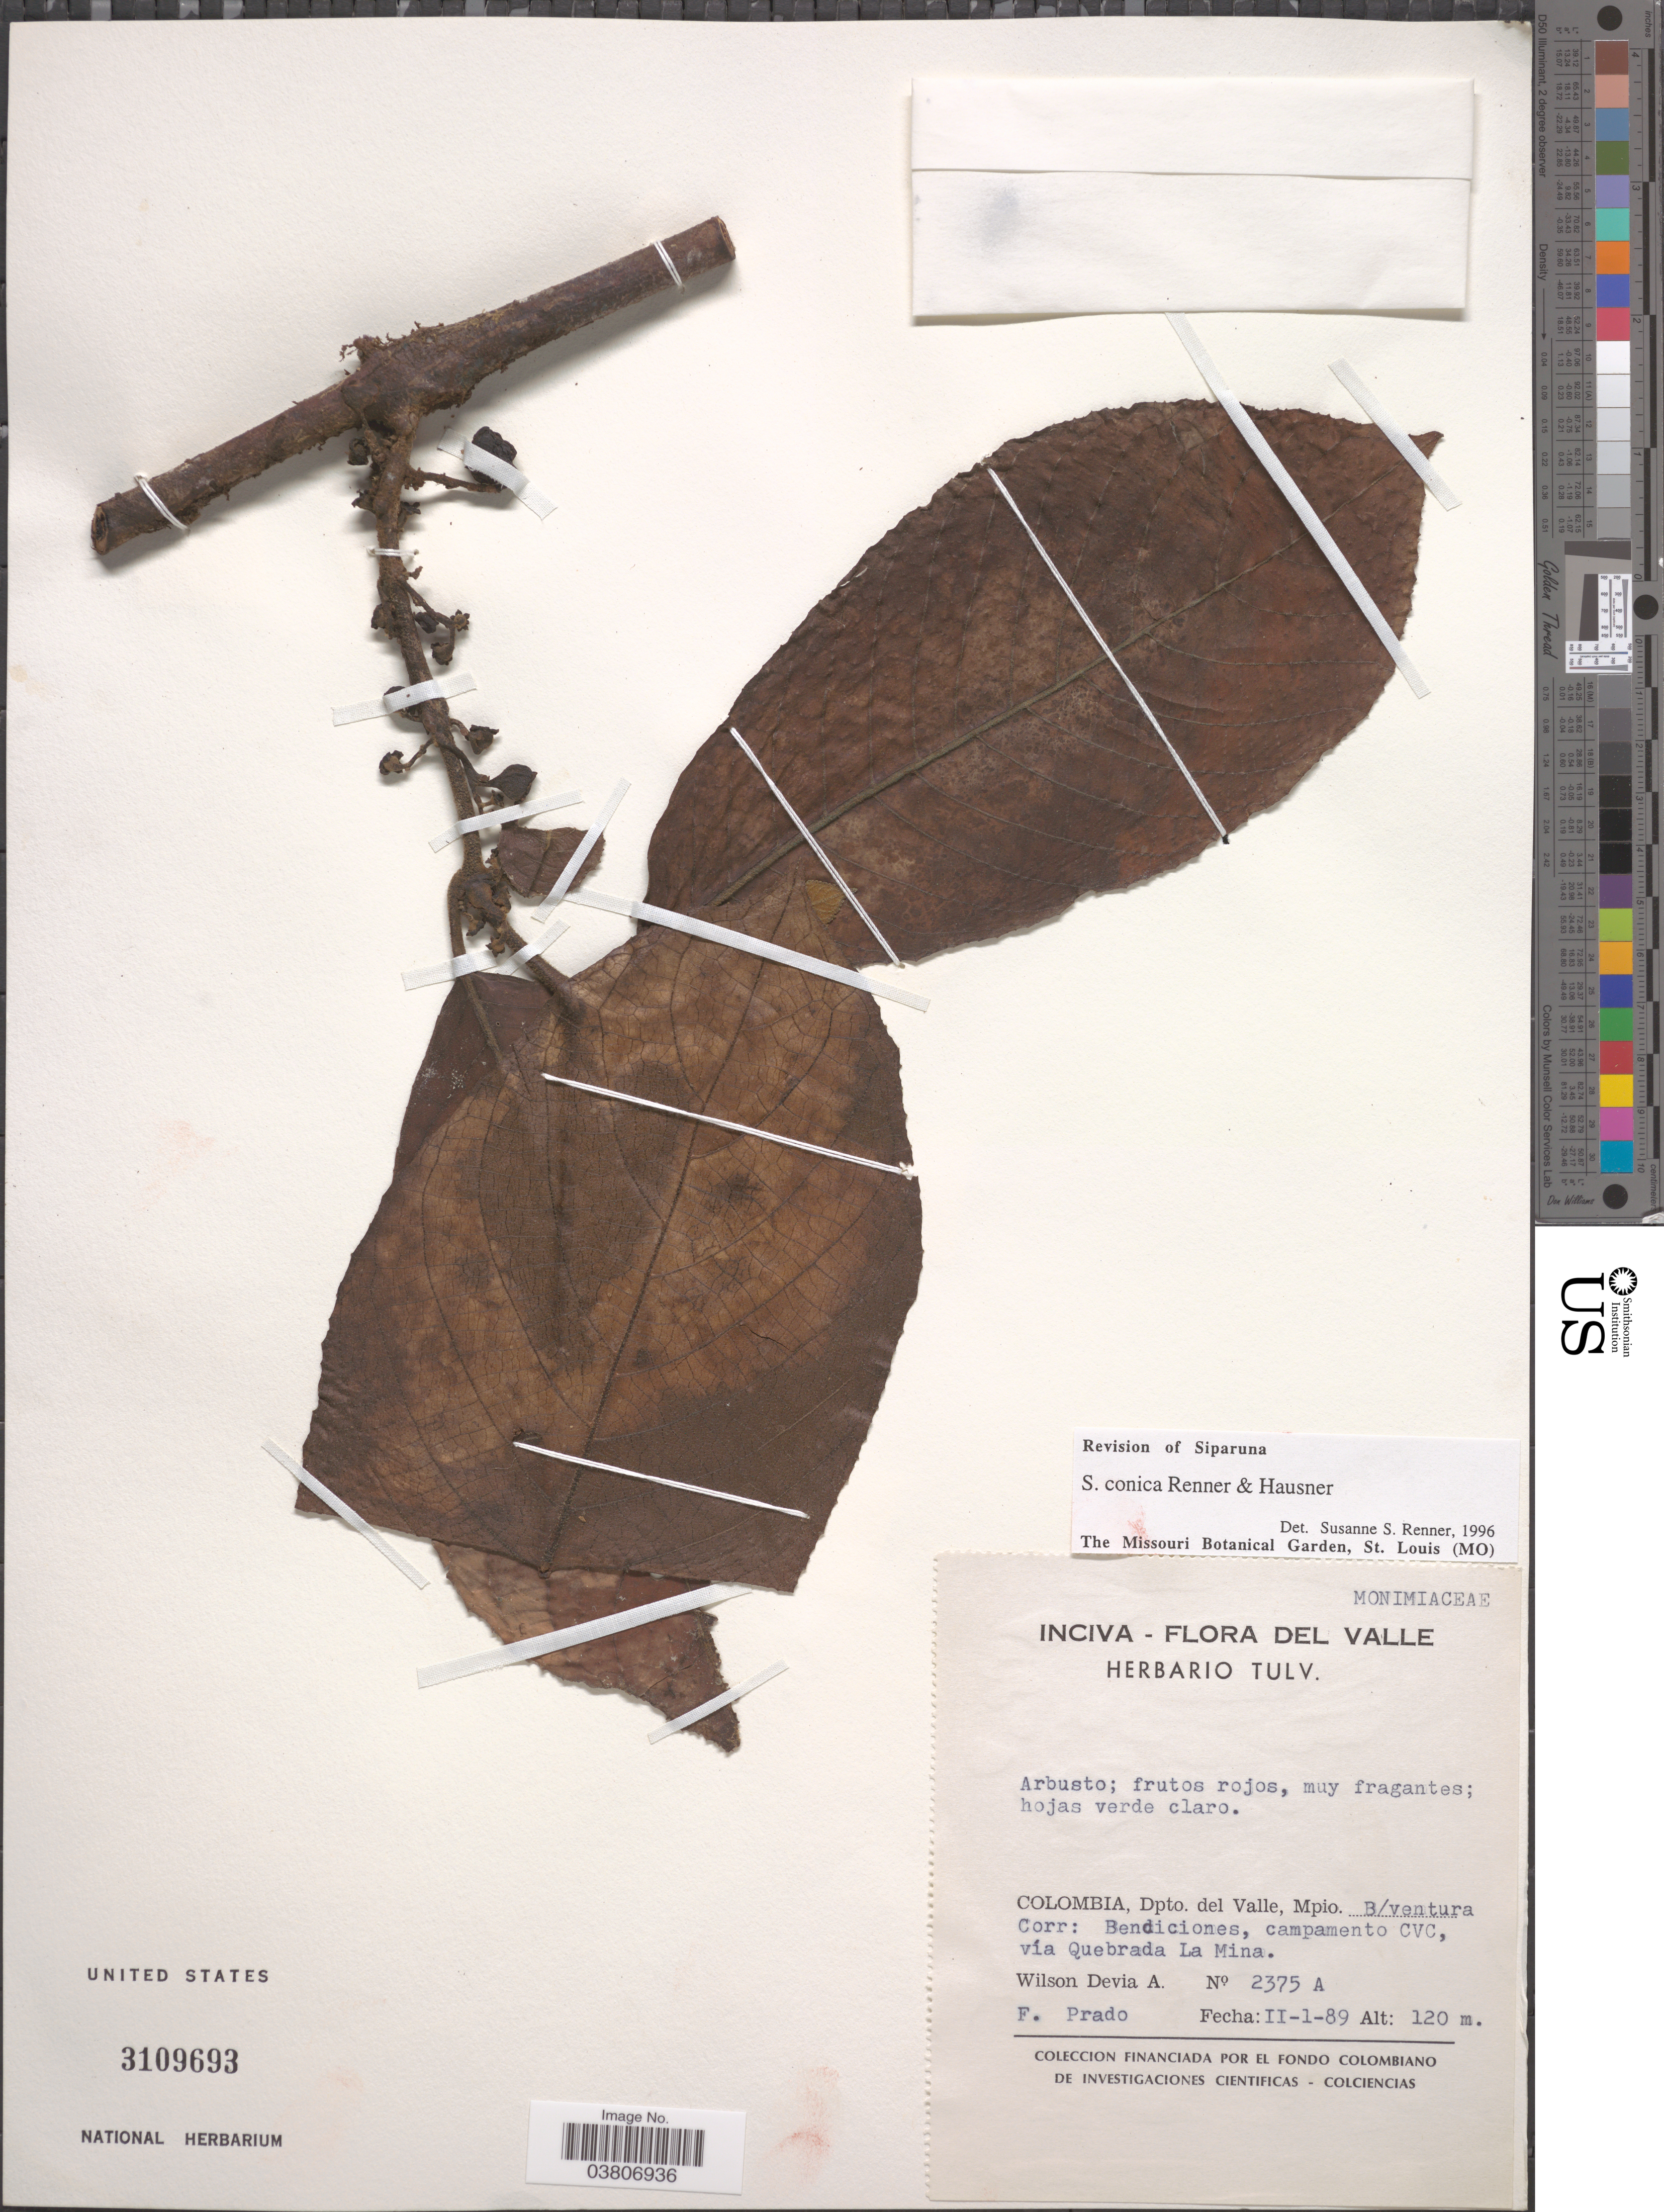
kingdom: Plantae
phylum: Tracheophyta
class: Magnoliopsida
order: Laurales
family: Siparunaceae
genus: Siparuna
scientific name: Siparuna conica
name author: S.S. Renner & Hausner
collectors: W. Devia A. & F. Prado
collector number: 2375A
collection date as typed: Transcribed d/m/y: 1/2/89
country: Colombia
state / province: Valle del Cauca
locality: Valle. Dpto. del Valle, Mpio. B/ventura. Corr: Bendiciones, campamento CVC, vía Quebrada La Mina.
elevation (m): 120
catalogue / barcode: US 3109693